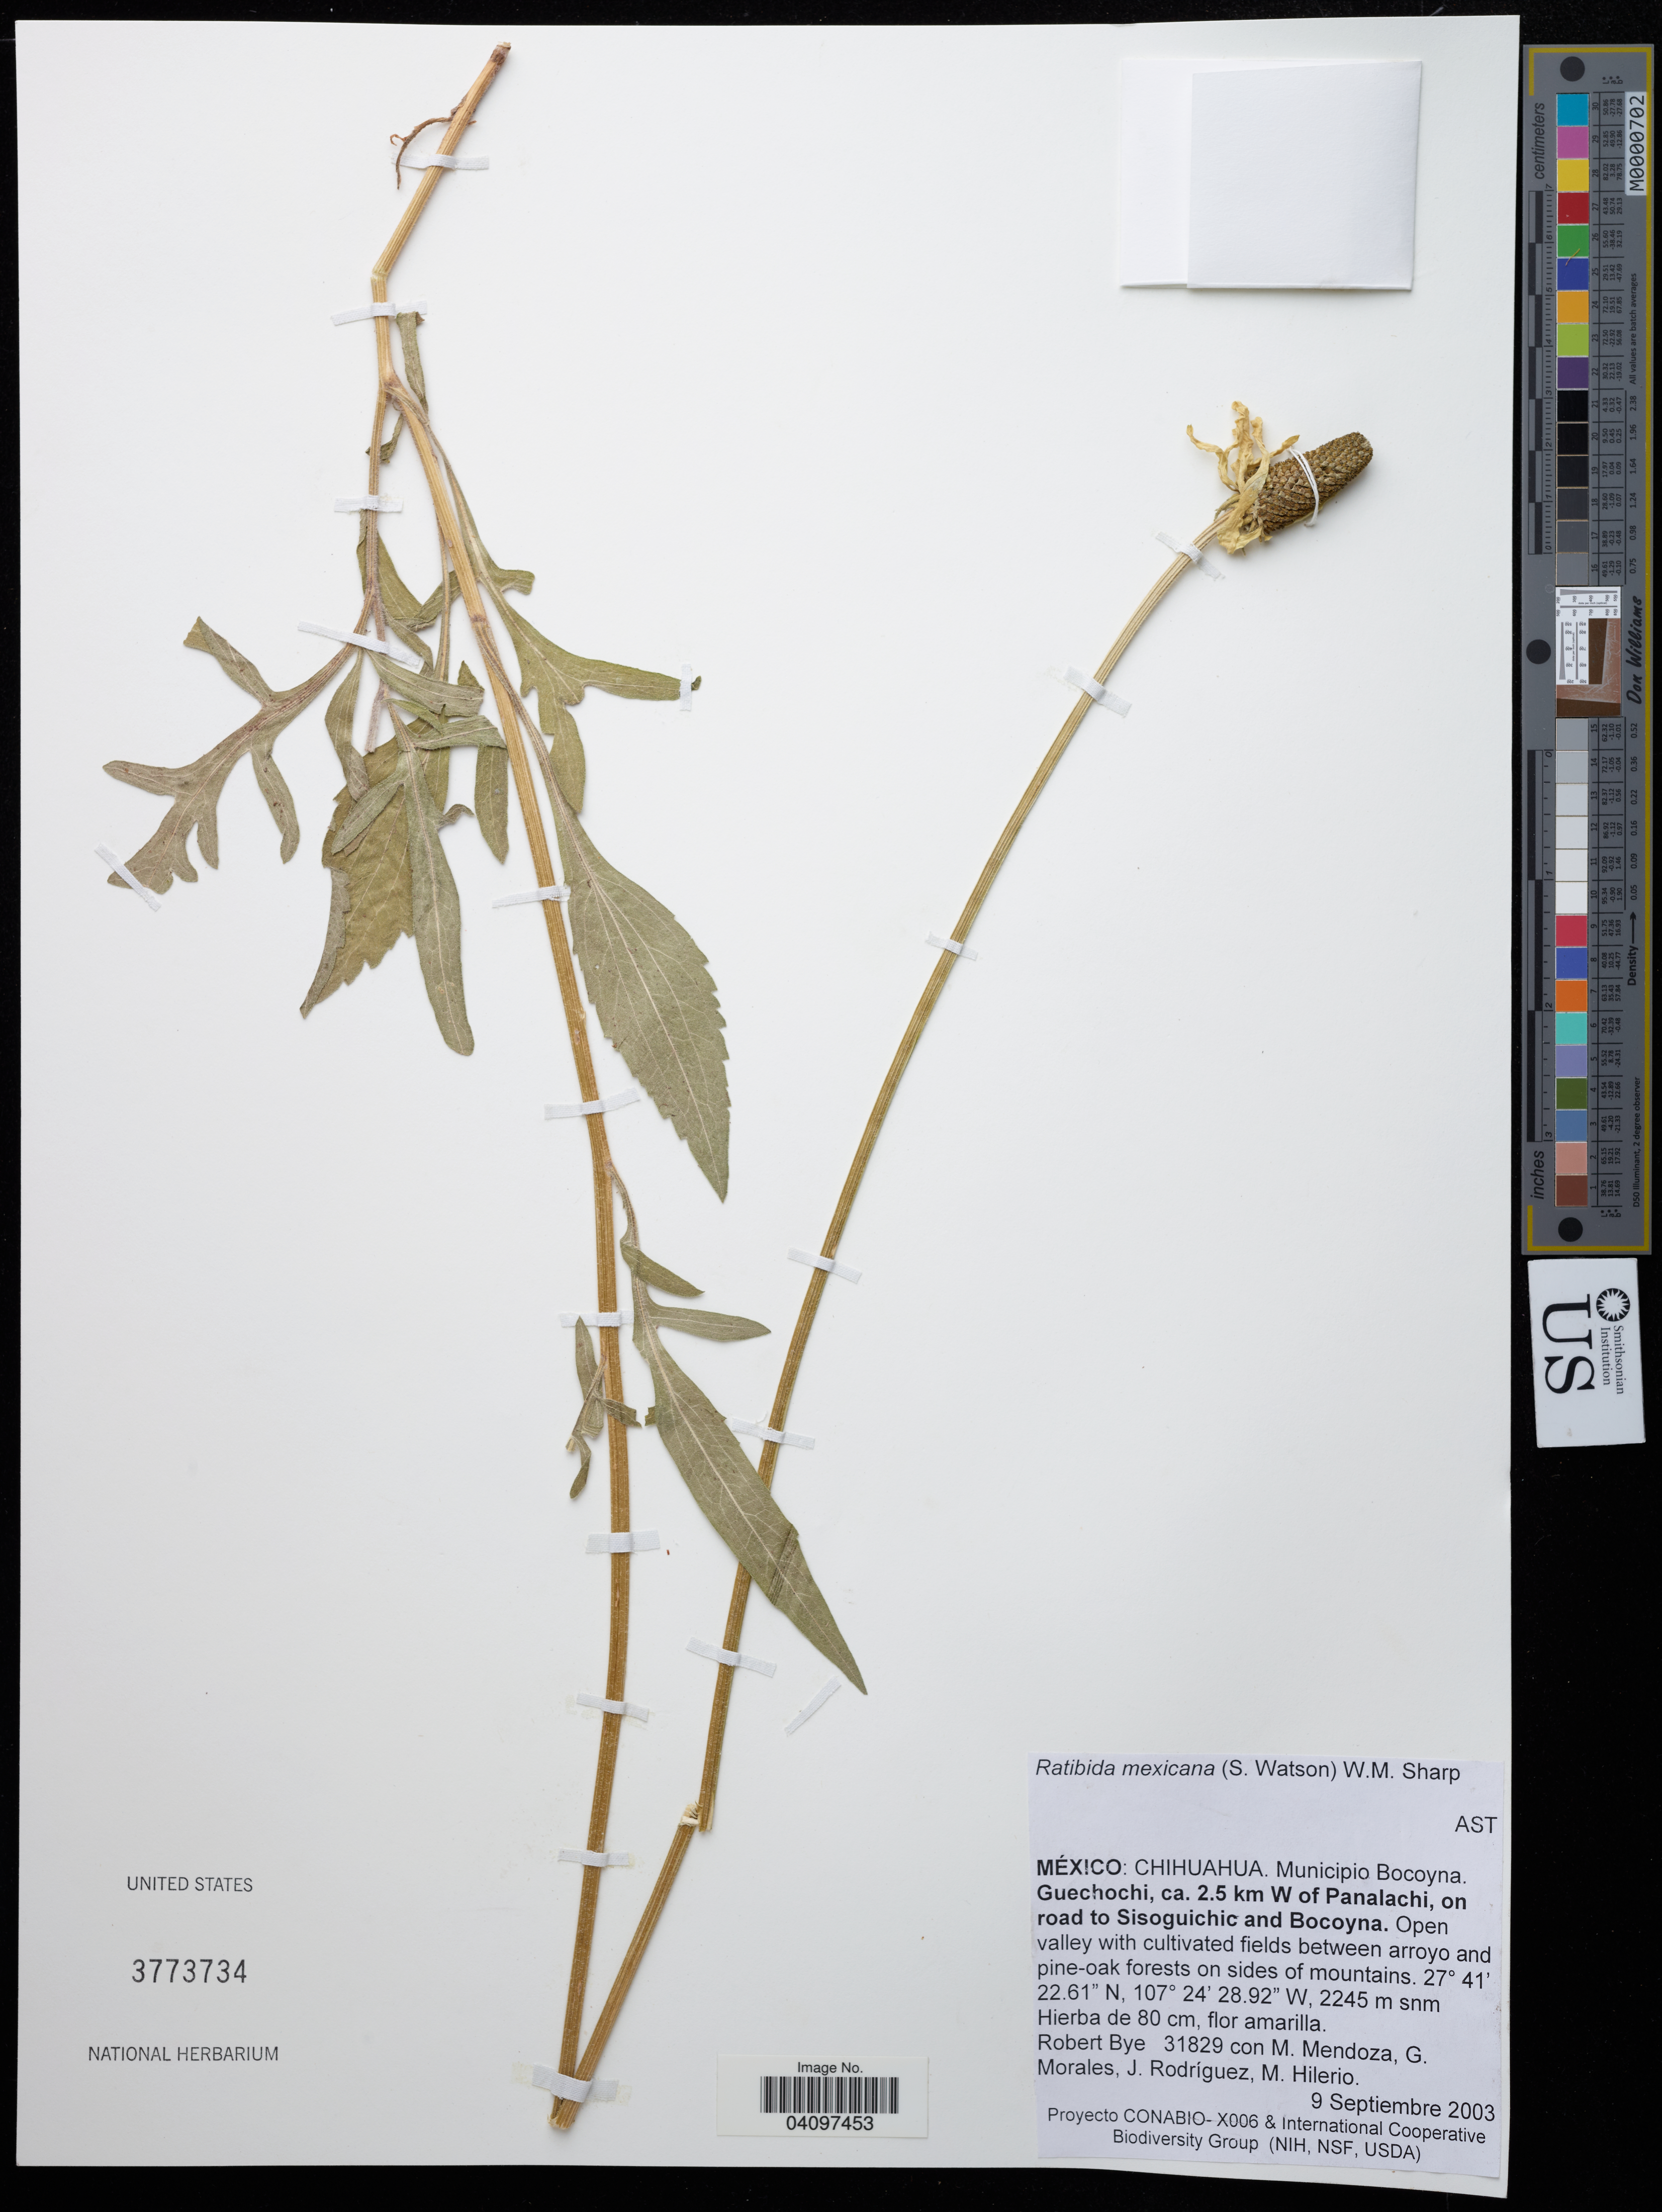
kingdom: Plantae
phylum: Tracheophyta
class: Magnoliopsida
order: Asterales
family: Asteraceae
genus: Ratibida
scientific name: Ratibida mexicana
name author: (S. Watson) W.M. Sharp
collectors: R. Bye, M. Mendoza, G. Morales & J. Rodríguez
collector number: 31829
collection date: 2003-09-09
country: Mexico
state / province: Chihuahua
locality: Municipio Bocoyna. Guechochi, ca. 2.5 km W of Panalachi, on road to Sisoguichic and Bocoyna.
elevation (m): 2245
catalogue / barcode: US 3773734